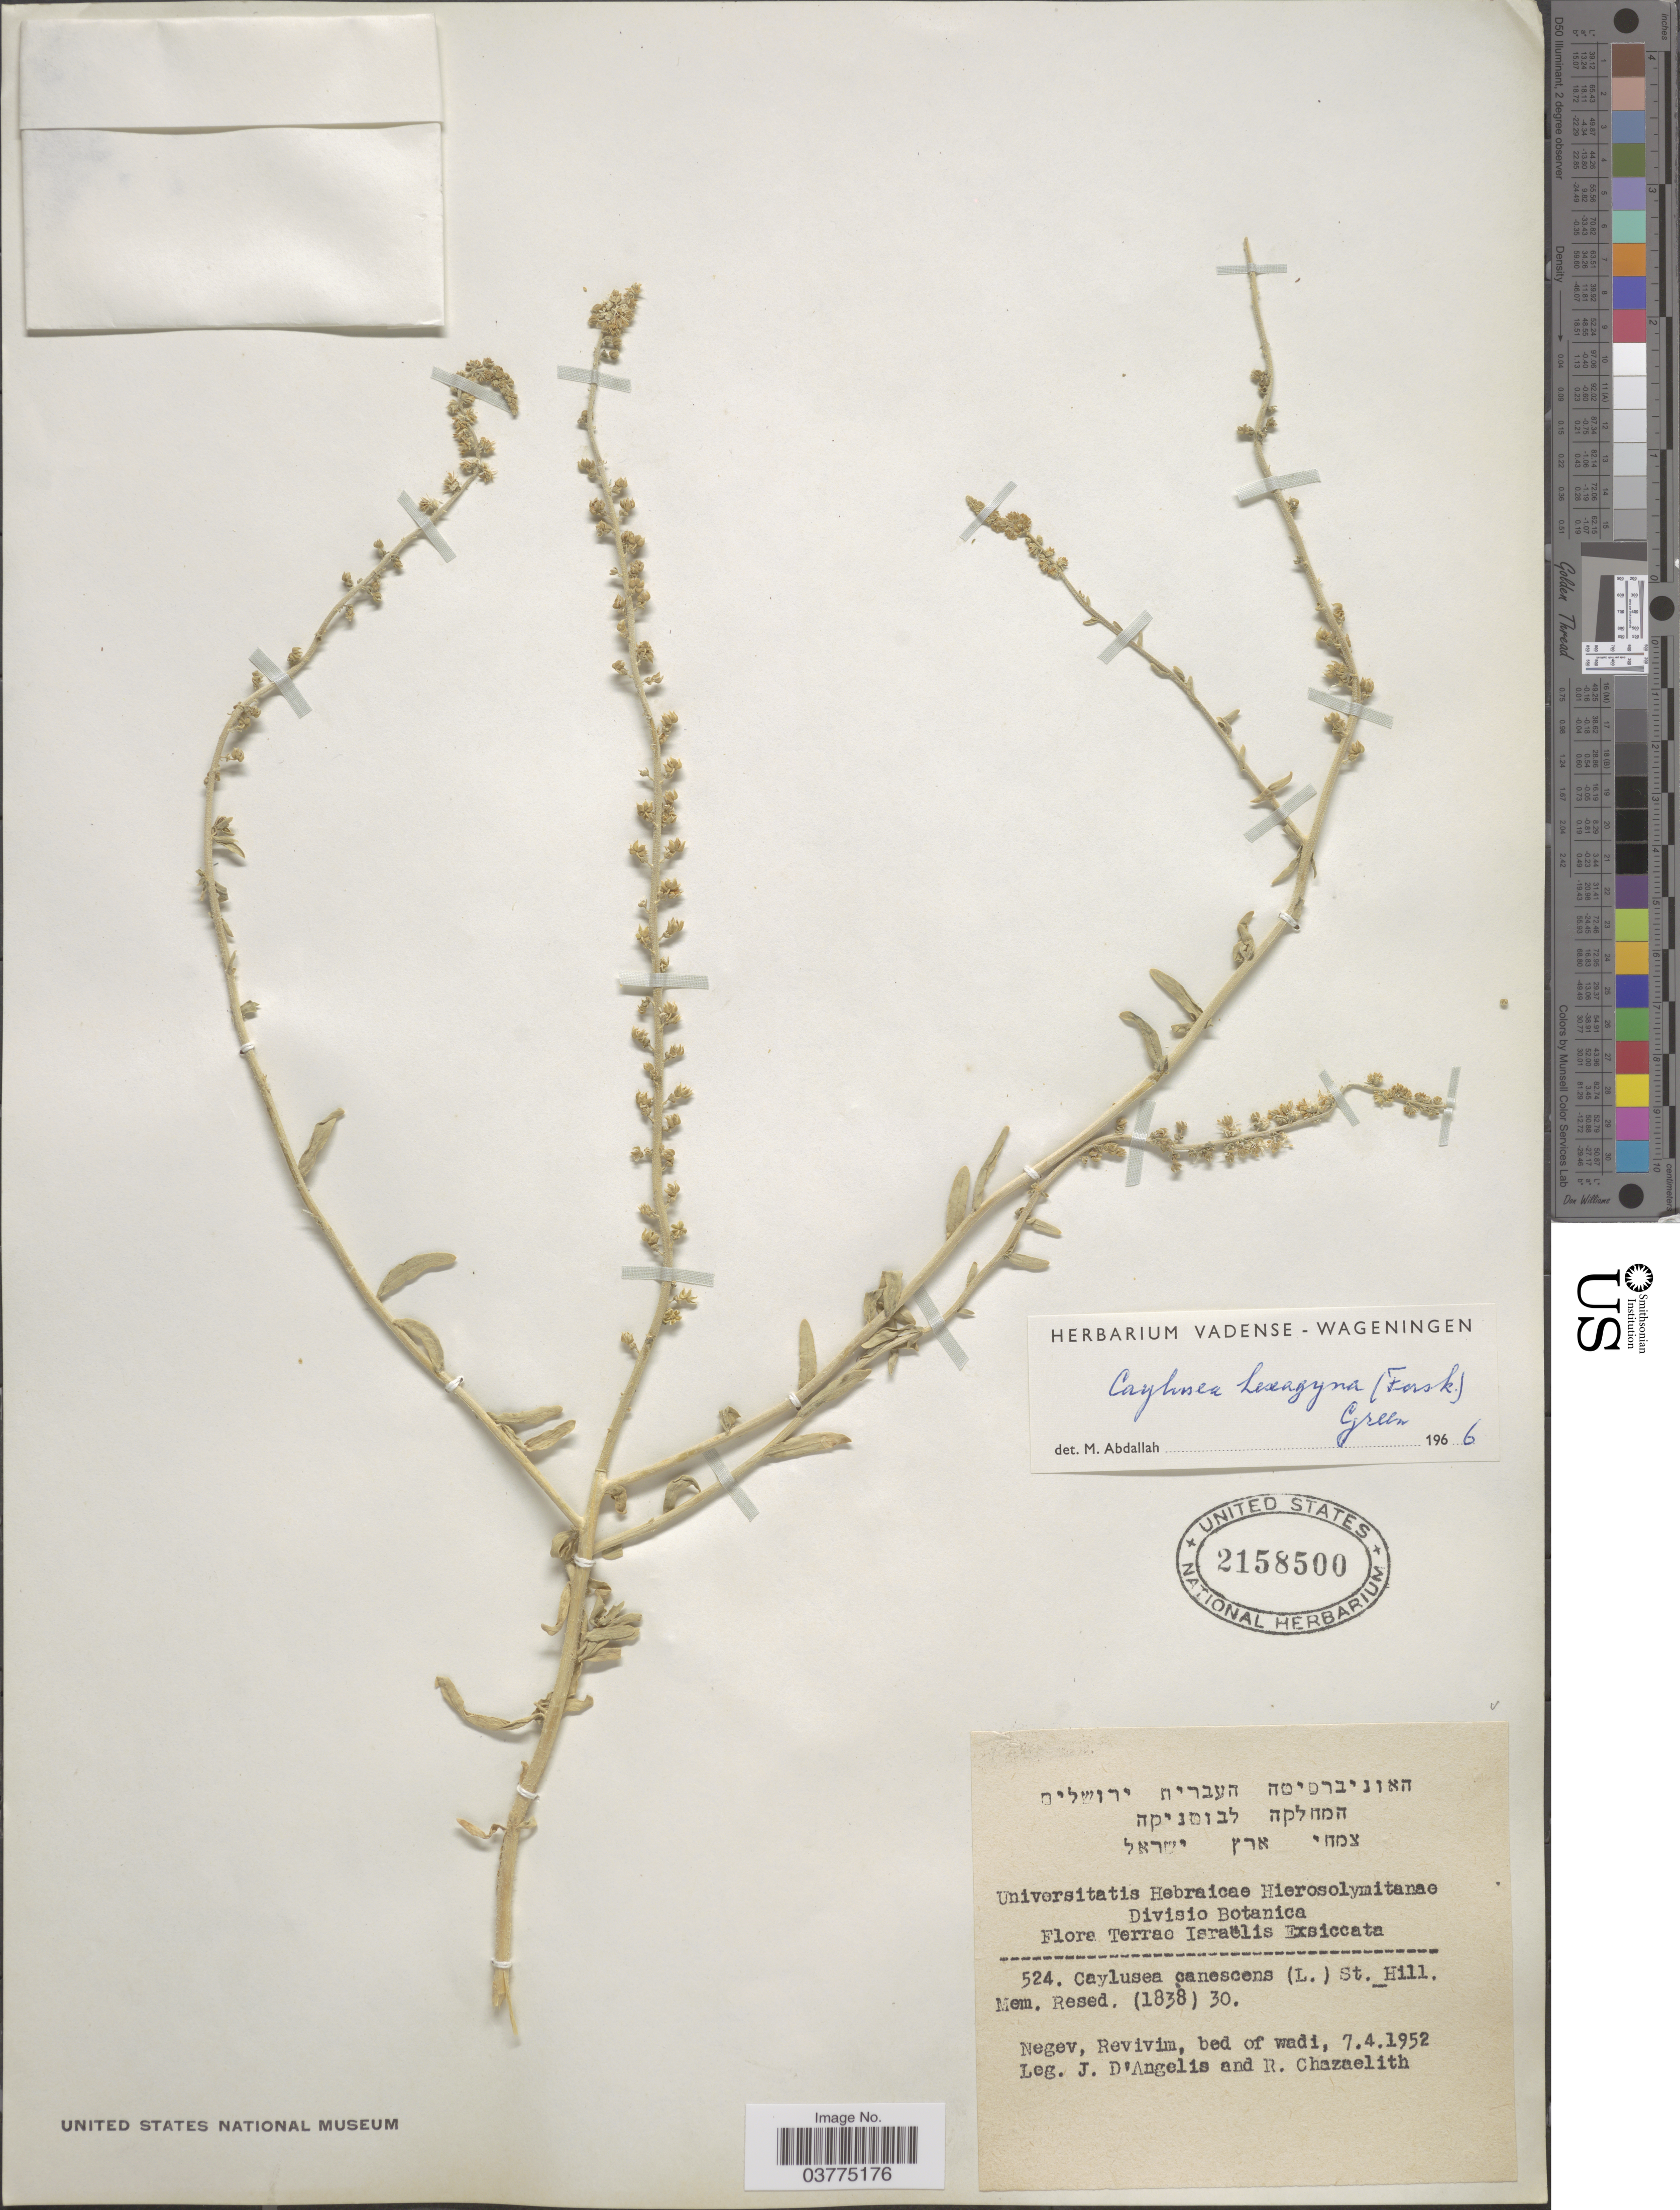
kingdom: Plantae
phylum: Tracheophyta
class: Magnoliopsida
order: Brassicales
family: Resedaceae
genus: Caylusea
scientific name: Caylusea hexagyna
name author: (Forssk.) M.L. Green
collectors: J. D'angelis & R. Chazaelith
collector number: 524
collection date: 1952-04-07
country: Israel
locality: Terrae Israëlis. Negev, Revivim, bed of wadi.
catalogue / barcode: US 2158500